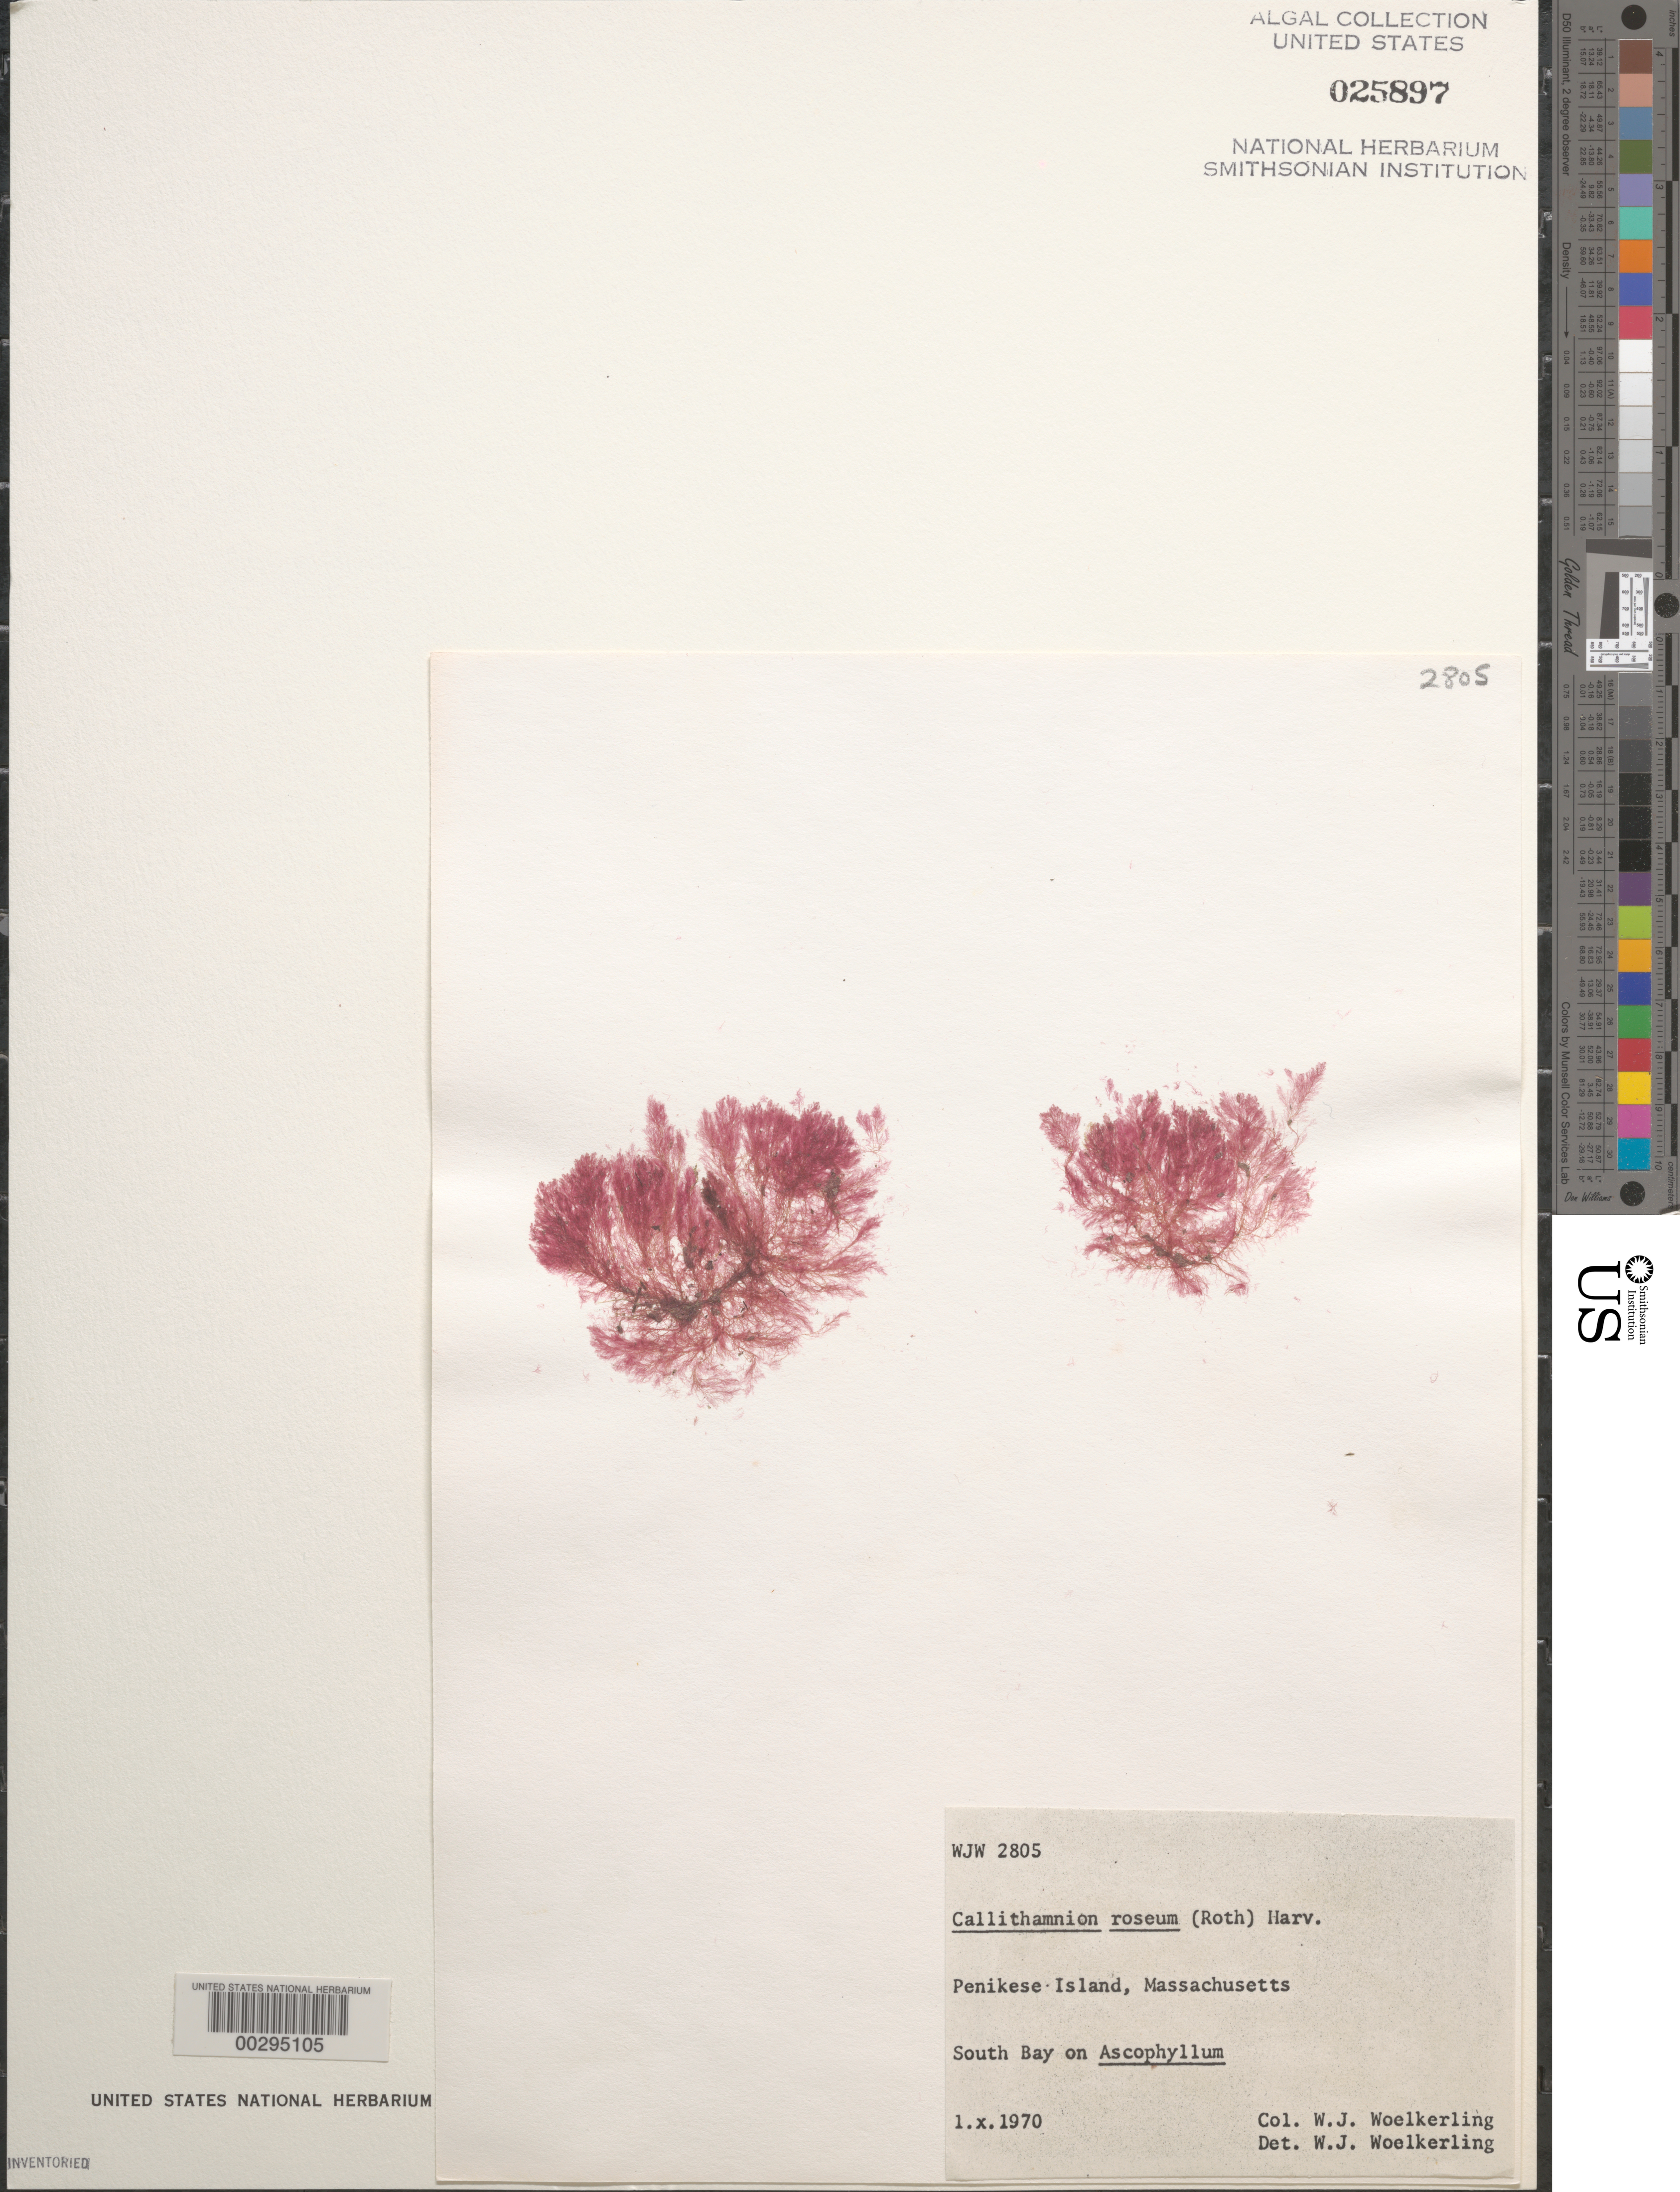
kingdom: Plantae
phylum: Rhodophyta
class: Florideophyceae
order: Ceramiales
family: Callithamniaceae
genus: Gaillona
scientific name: Gaillona rosea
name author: (Roth) A. Athanasiadis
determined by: Algae name updating Project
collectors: W. Woelkerling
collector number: WJW 2805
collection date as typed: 01 Oct 1970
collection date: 1970-10-01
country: United States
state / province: Massachusetts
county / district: Dukes County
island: Penikese Island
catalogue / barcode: US 25897